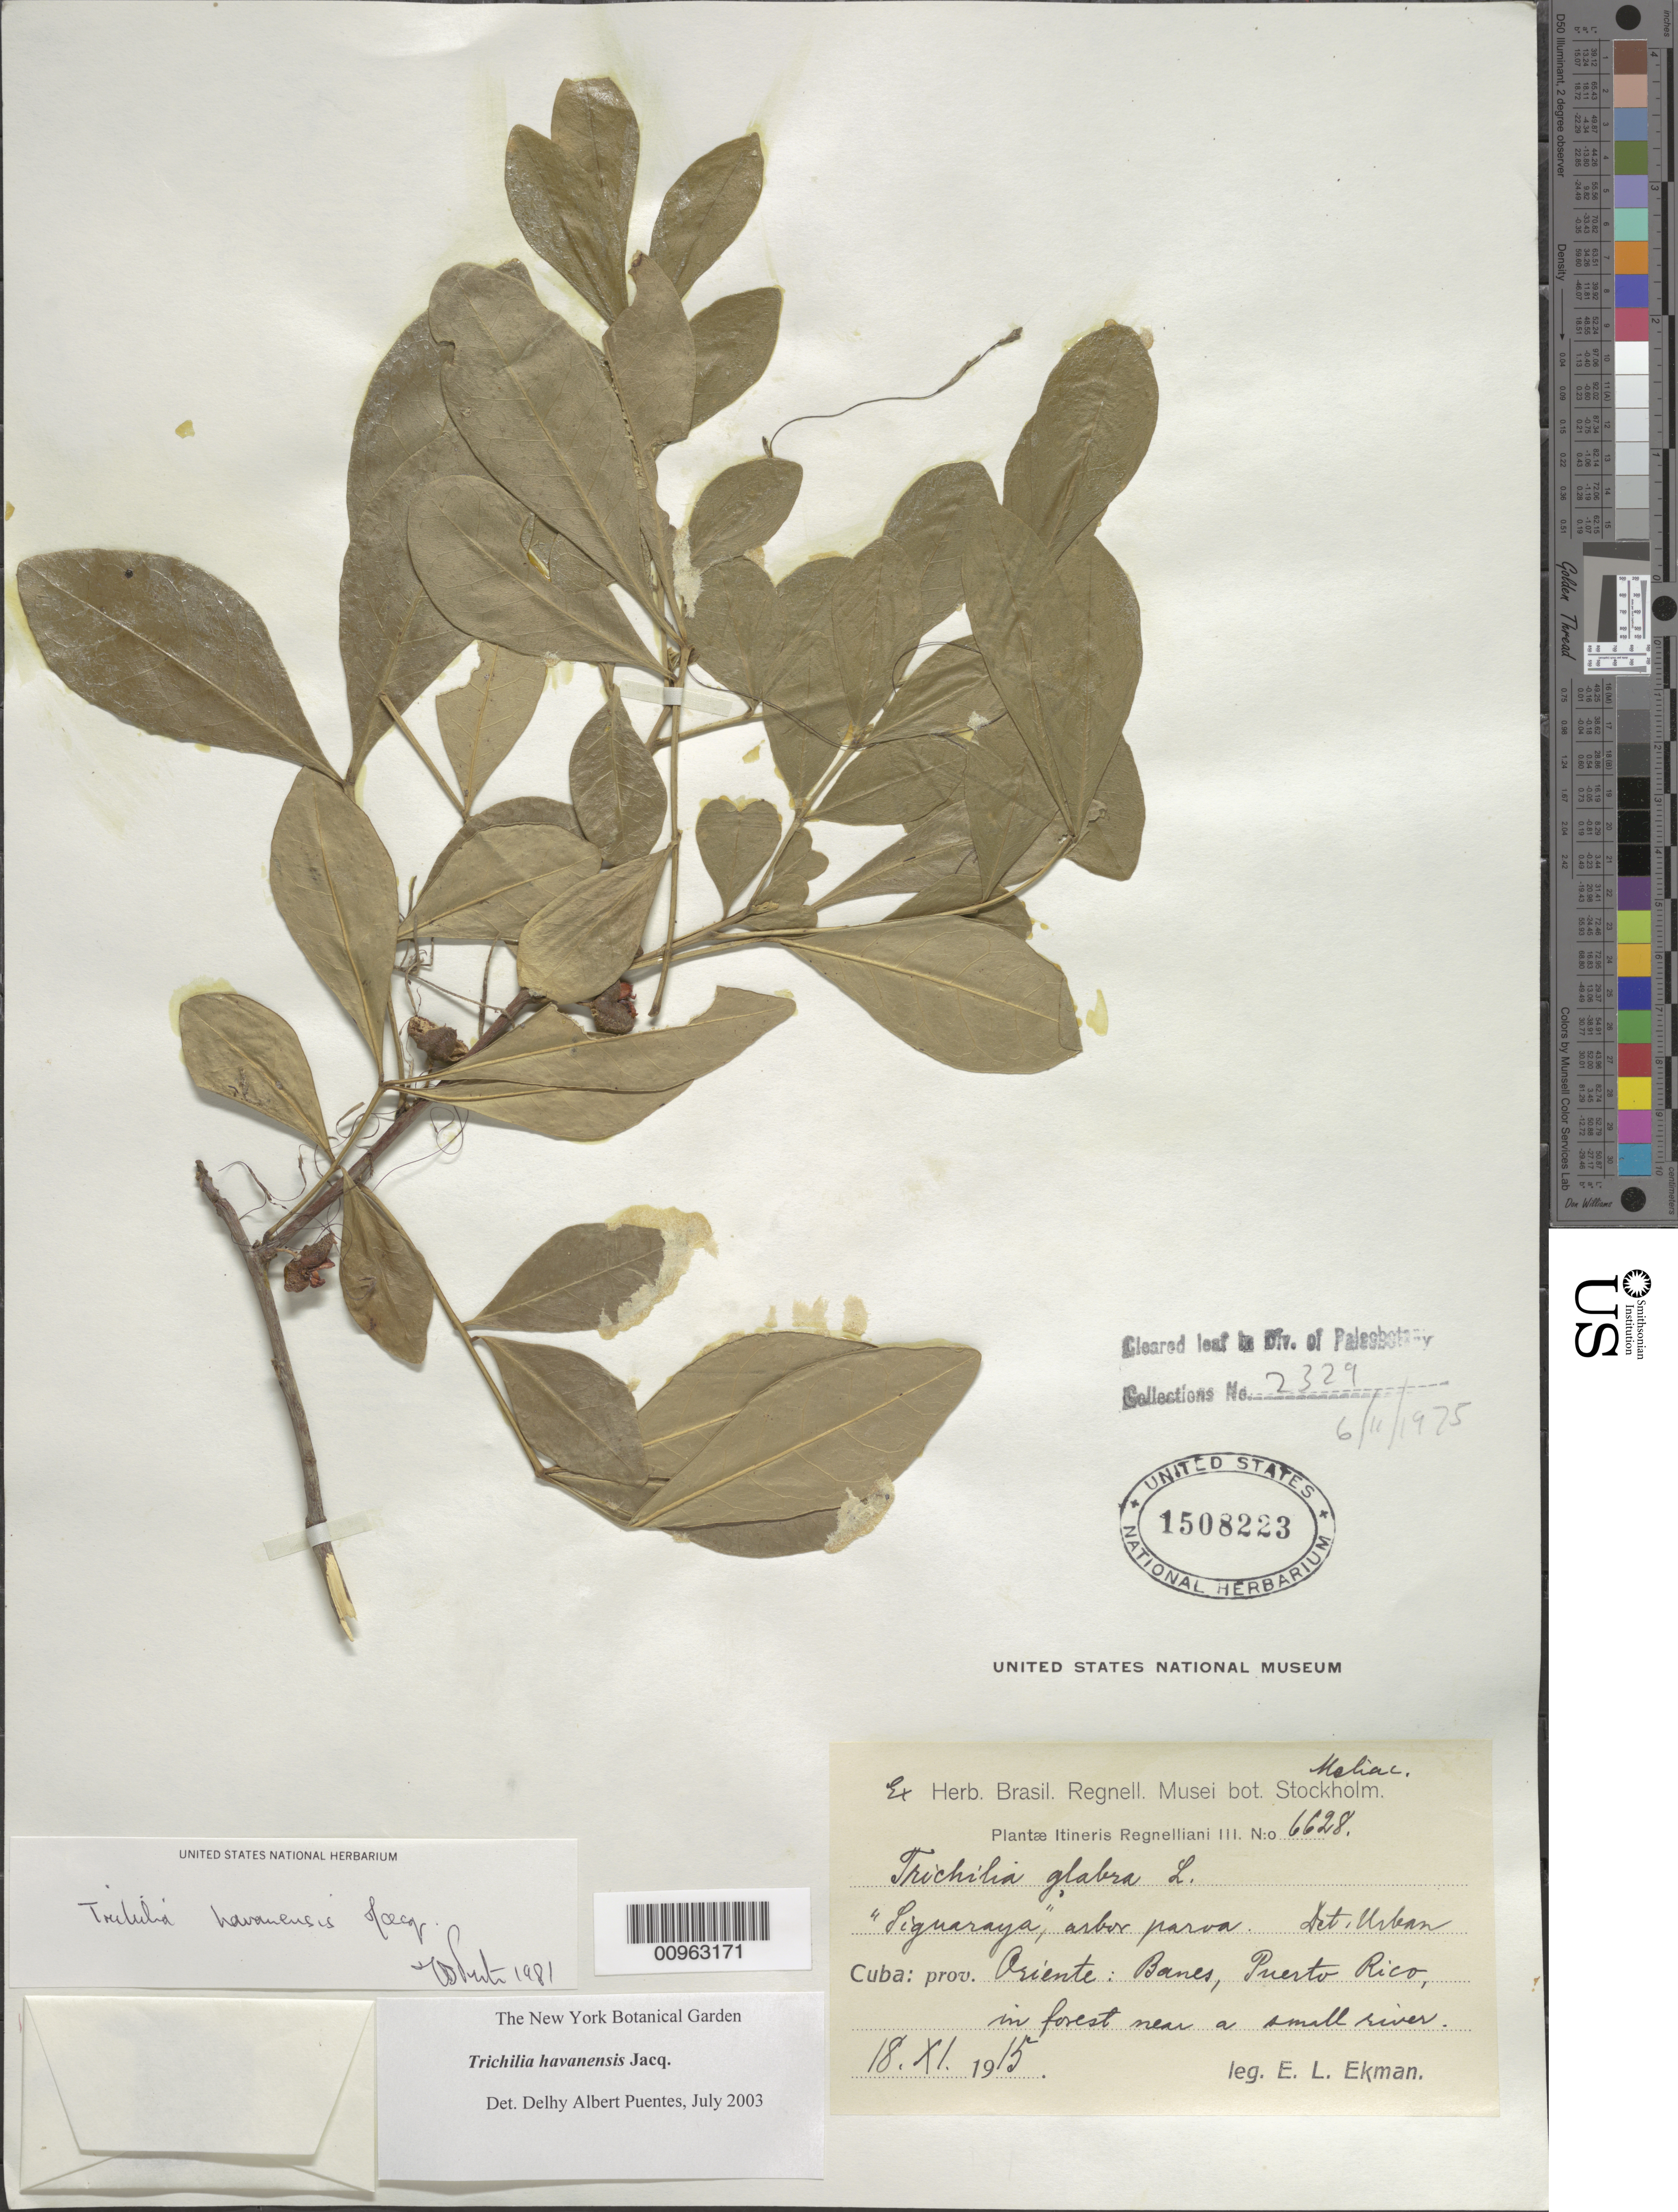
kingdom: Plantae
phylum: Tracheophyta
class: Magnoliopsida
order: Sapindales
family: Meliaceae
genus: Trichilia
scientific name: Trichilia havanensis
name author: Jacq.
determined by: Puentes, D. A.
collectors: E. L. Ekman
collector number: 6628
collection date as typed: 18 Nov 1915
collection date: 1915-11-18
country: Cuba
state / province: Oriente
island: Cuba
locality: Banes, Puerto Rico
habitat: In forest near a small river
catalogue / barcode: US 1508223